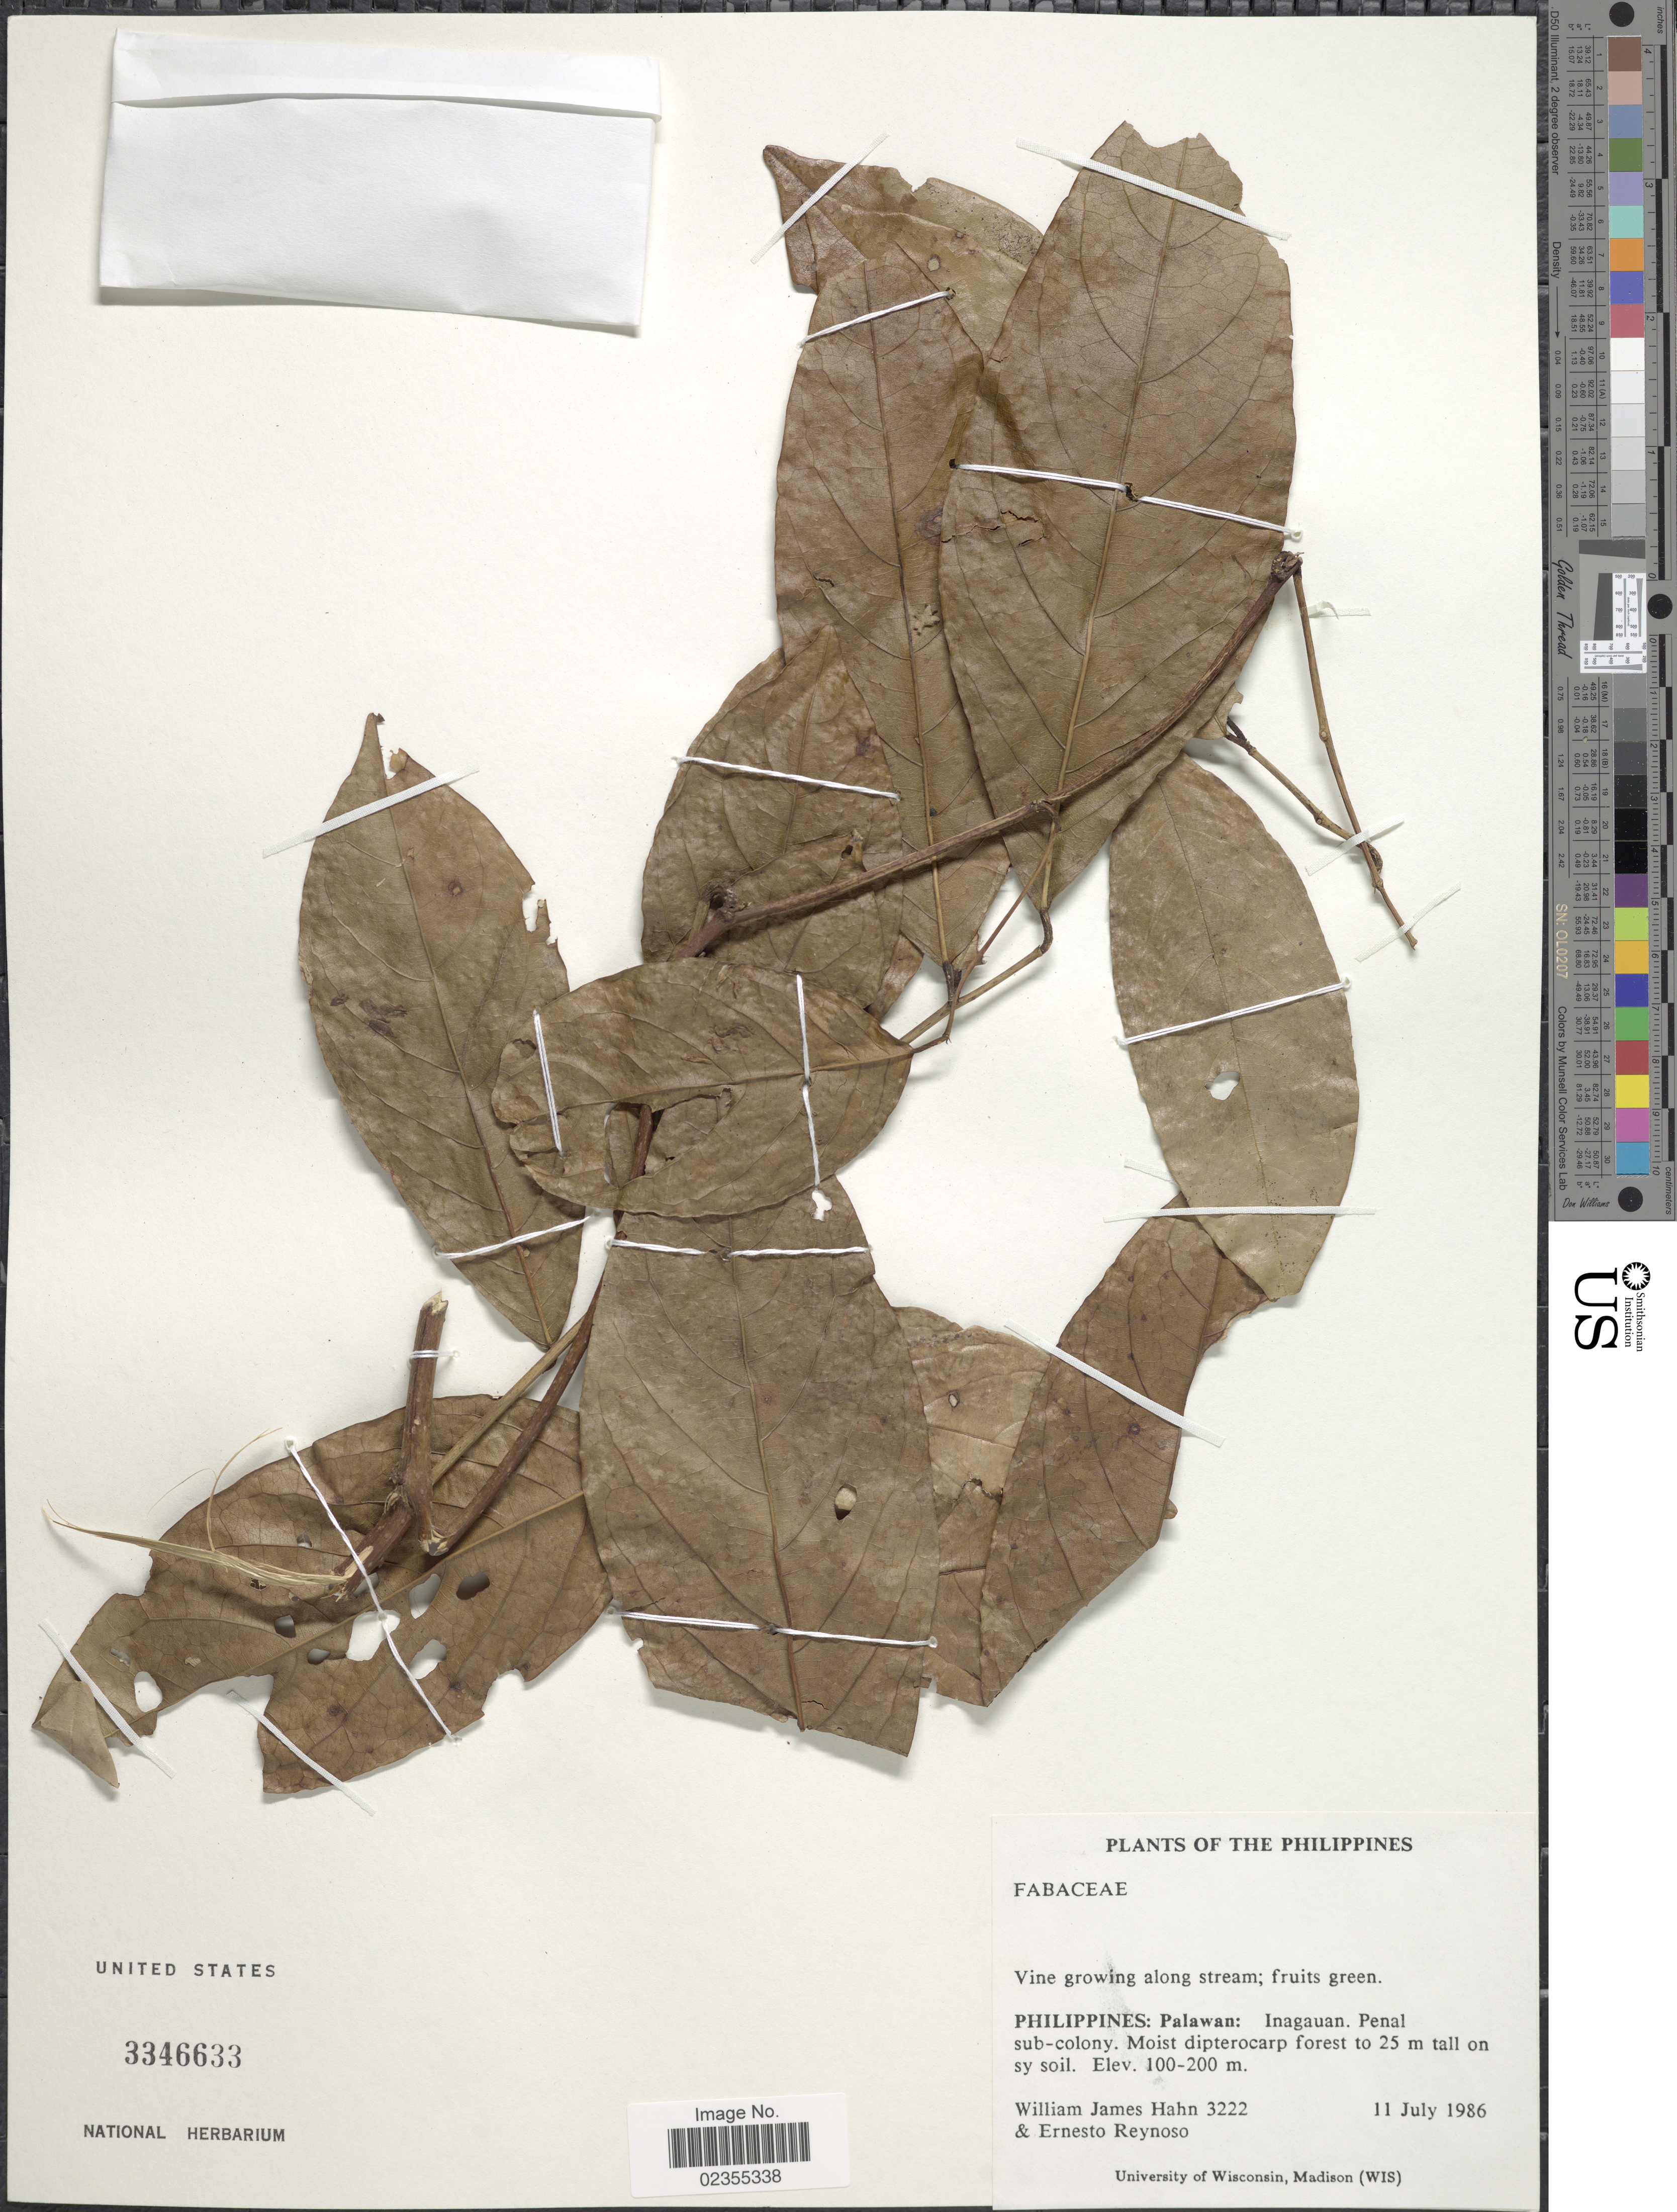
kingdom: Plantae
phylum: Tracheophyta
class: Magnoliopsida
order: Fabales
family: Fabaceae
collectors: W. J. Hahn & E. Reynoso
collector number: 3222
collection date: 1986-07-11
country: Philippines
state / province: Mimaropa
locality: Palawan: Inagauan.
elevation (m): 100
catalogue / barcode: US 3346633